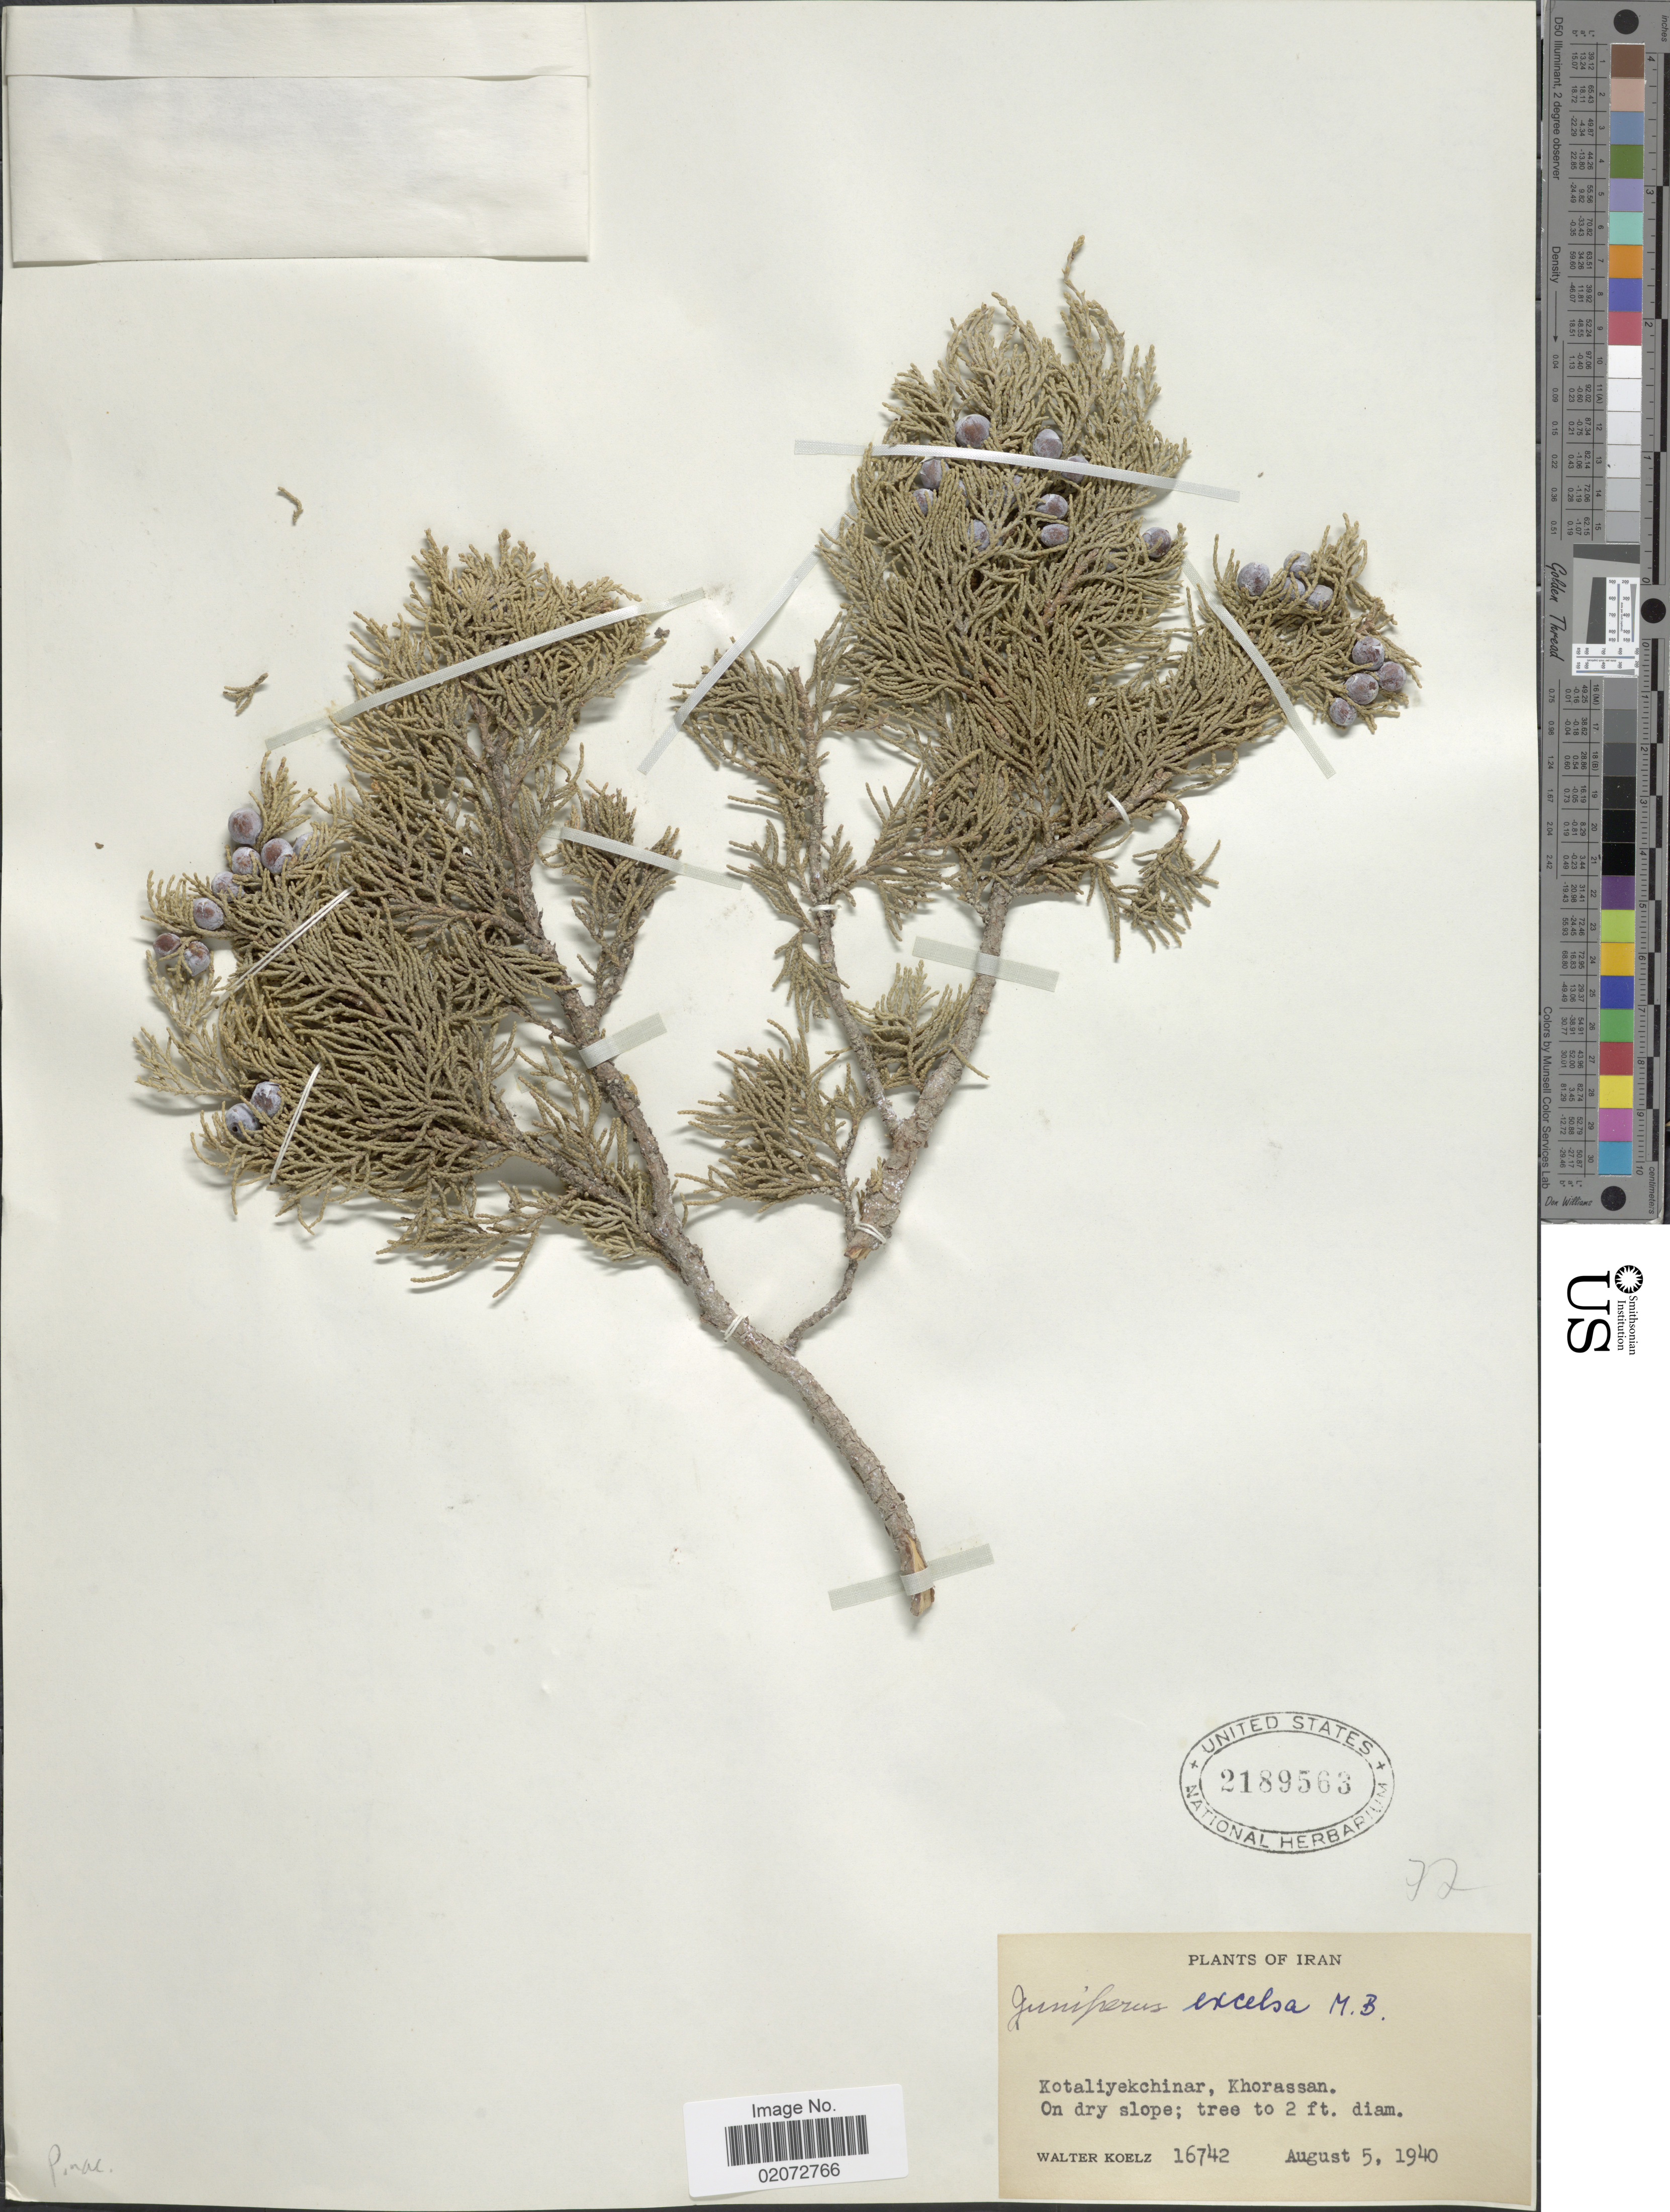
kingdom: Plantae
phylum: Tracheophyta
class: Pinopsida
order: Pinales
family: Cupressaceae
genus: Juniperus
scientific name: Juniperus excelsa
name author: M. Bieb.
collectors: W. N. Koelz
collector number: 16742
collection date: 1940-08-05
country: Iran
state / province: Khorasan [obsolete]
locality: Kotaliyekchinar, Khorassan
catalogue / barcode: US 2189563